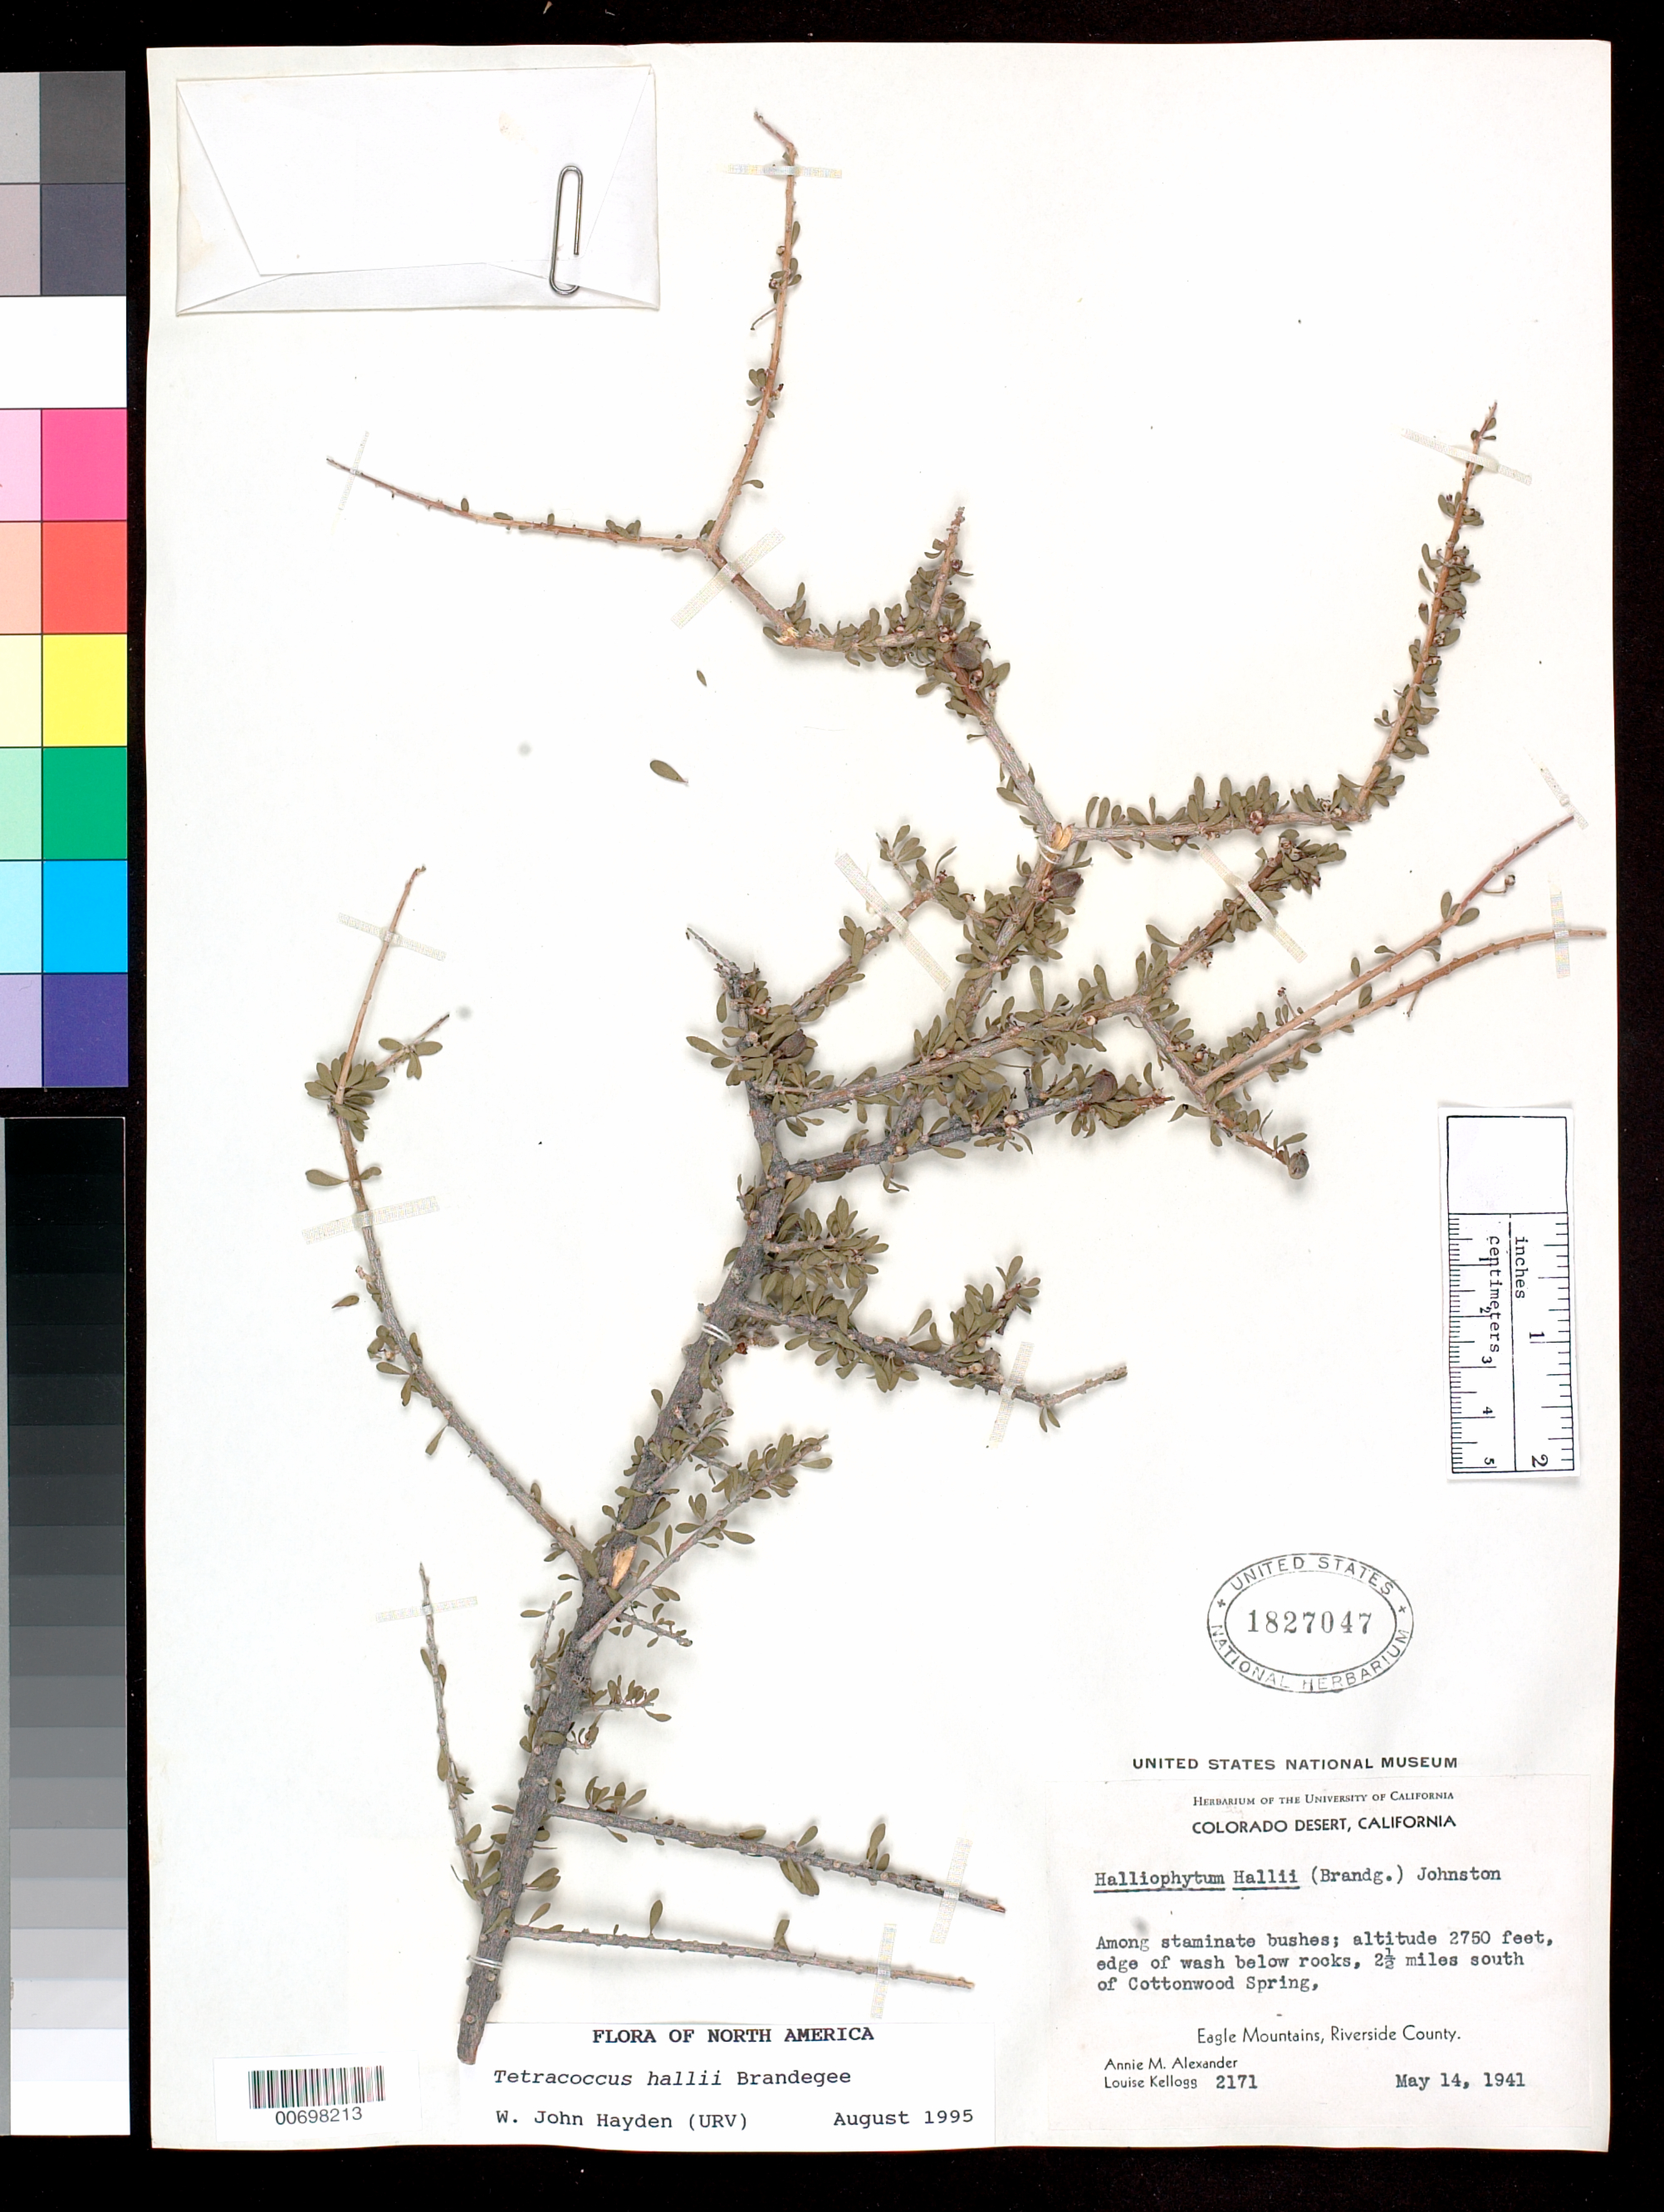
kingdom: Plantae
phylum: Tracheophyta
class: Magnoliopsida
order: Malpighiales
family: Picrodendraceae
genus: Tetracoccus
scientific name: Tetracoccus hallii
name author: Brandegee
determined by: Hayden, S. M., (URV), University of Richmond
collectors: J. Leiberg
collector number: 2171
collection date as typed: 29 Mar 1898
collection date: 1898-03-29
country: United States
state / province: California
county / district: Riverside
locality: San Jacinto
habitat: Among staminate bushes.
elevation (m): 600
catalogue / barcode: US 1827047